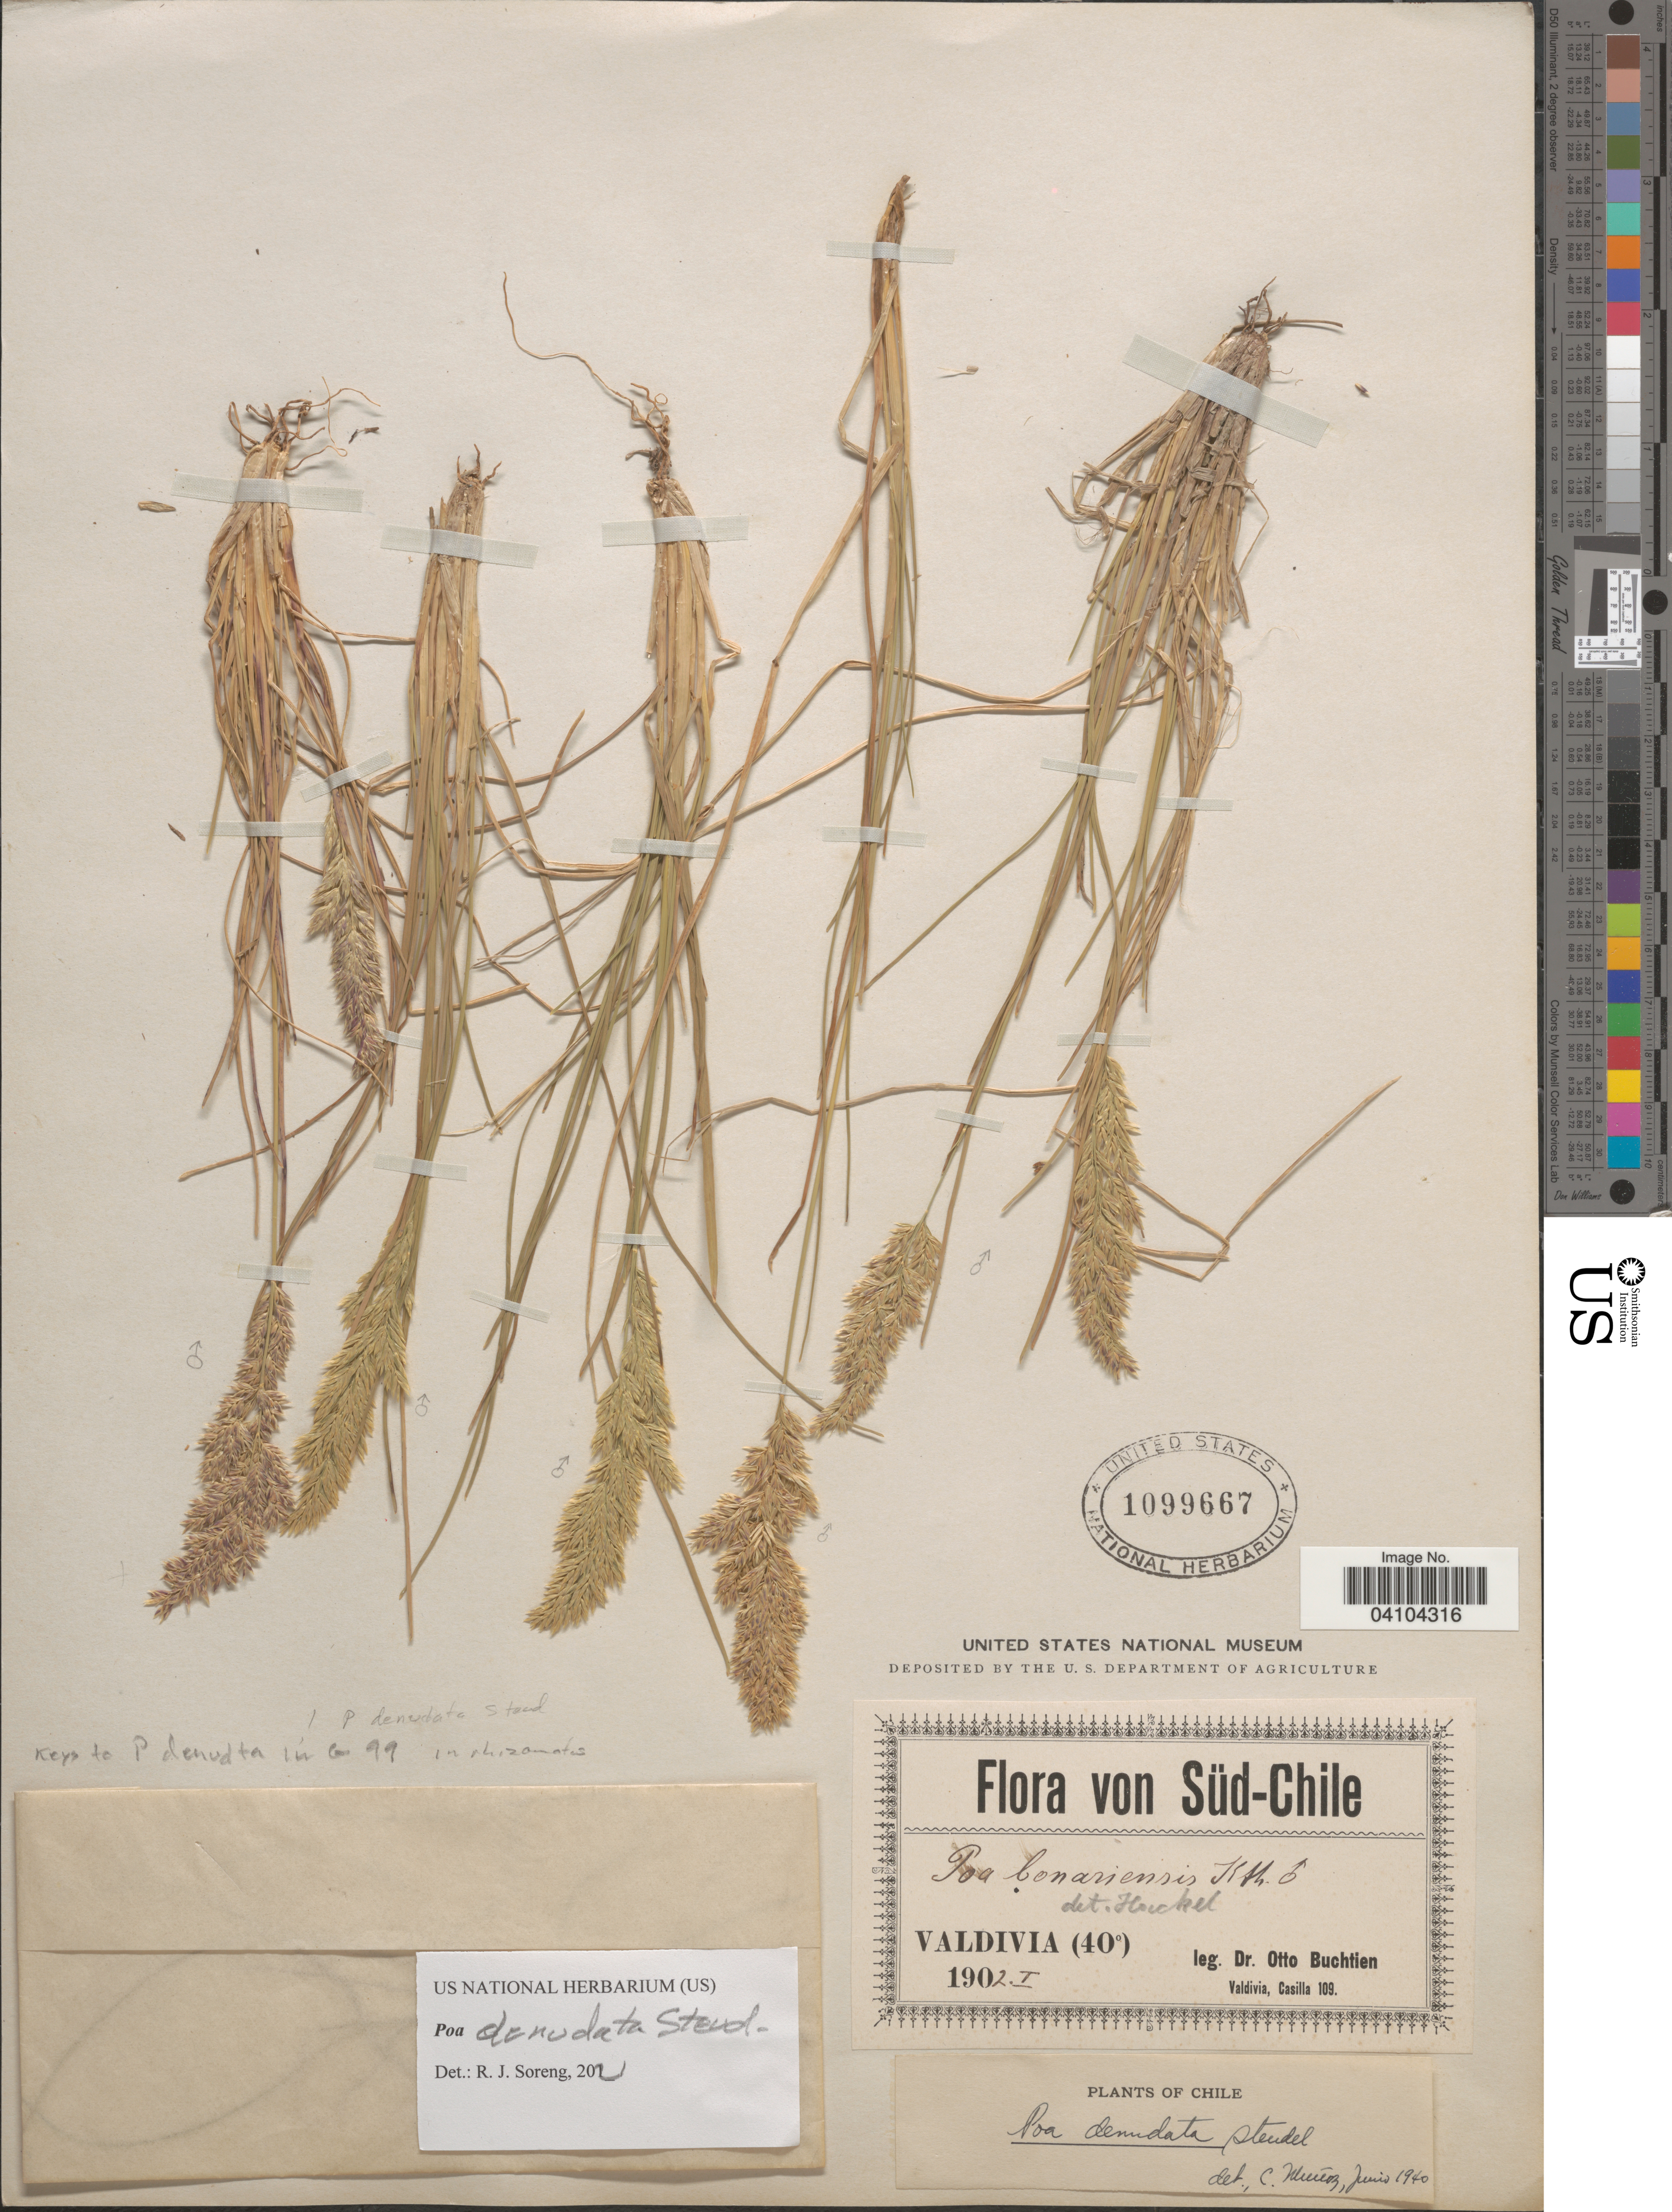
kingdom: Plantae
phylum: Tracheophyta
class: Liliopsida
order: Poales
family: Poaceae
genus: Poa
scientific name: Poa denudata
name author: Steud.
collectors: O. Buchtien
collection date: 1902-01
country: Chile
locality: Süd-Chile. Valdivia (40°).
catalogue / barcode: US 1099667